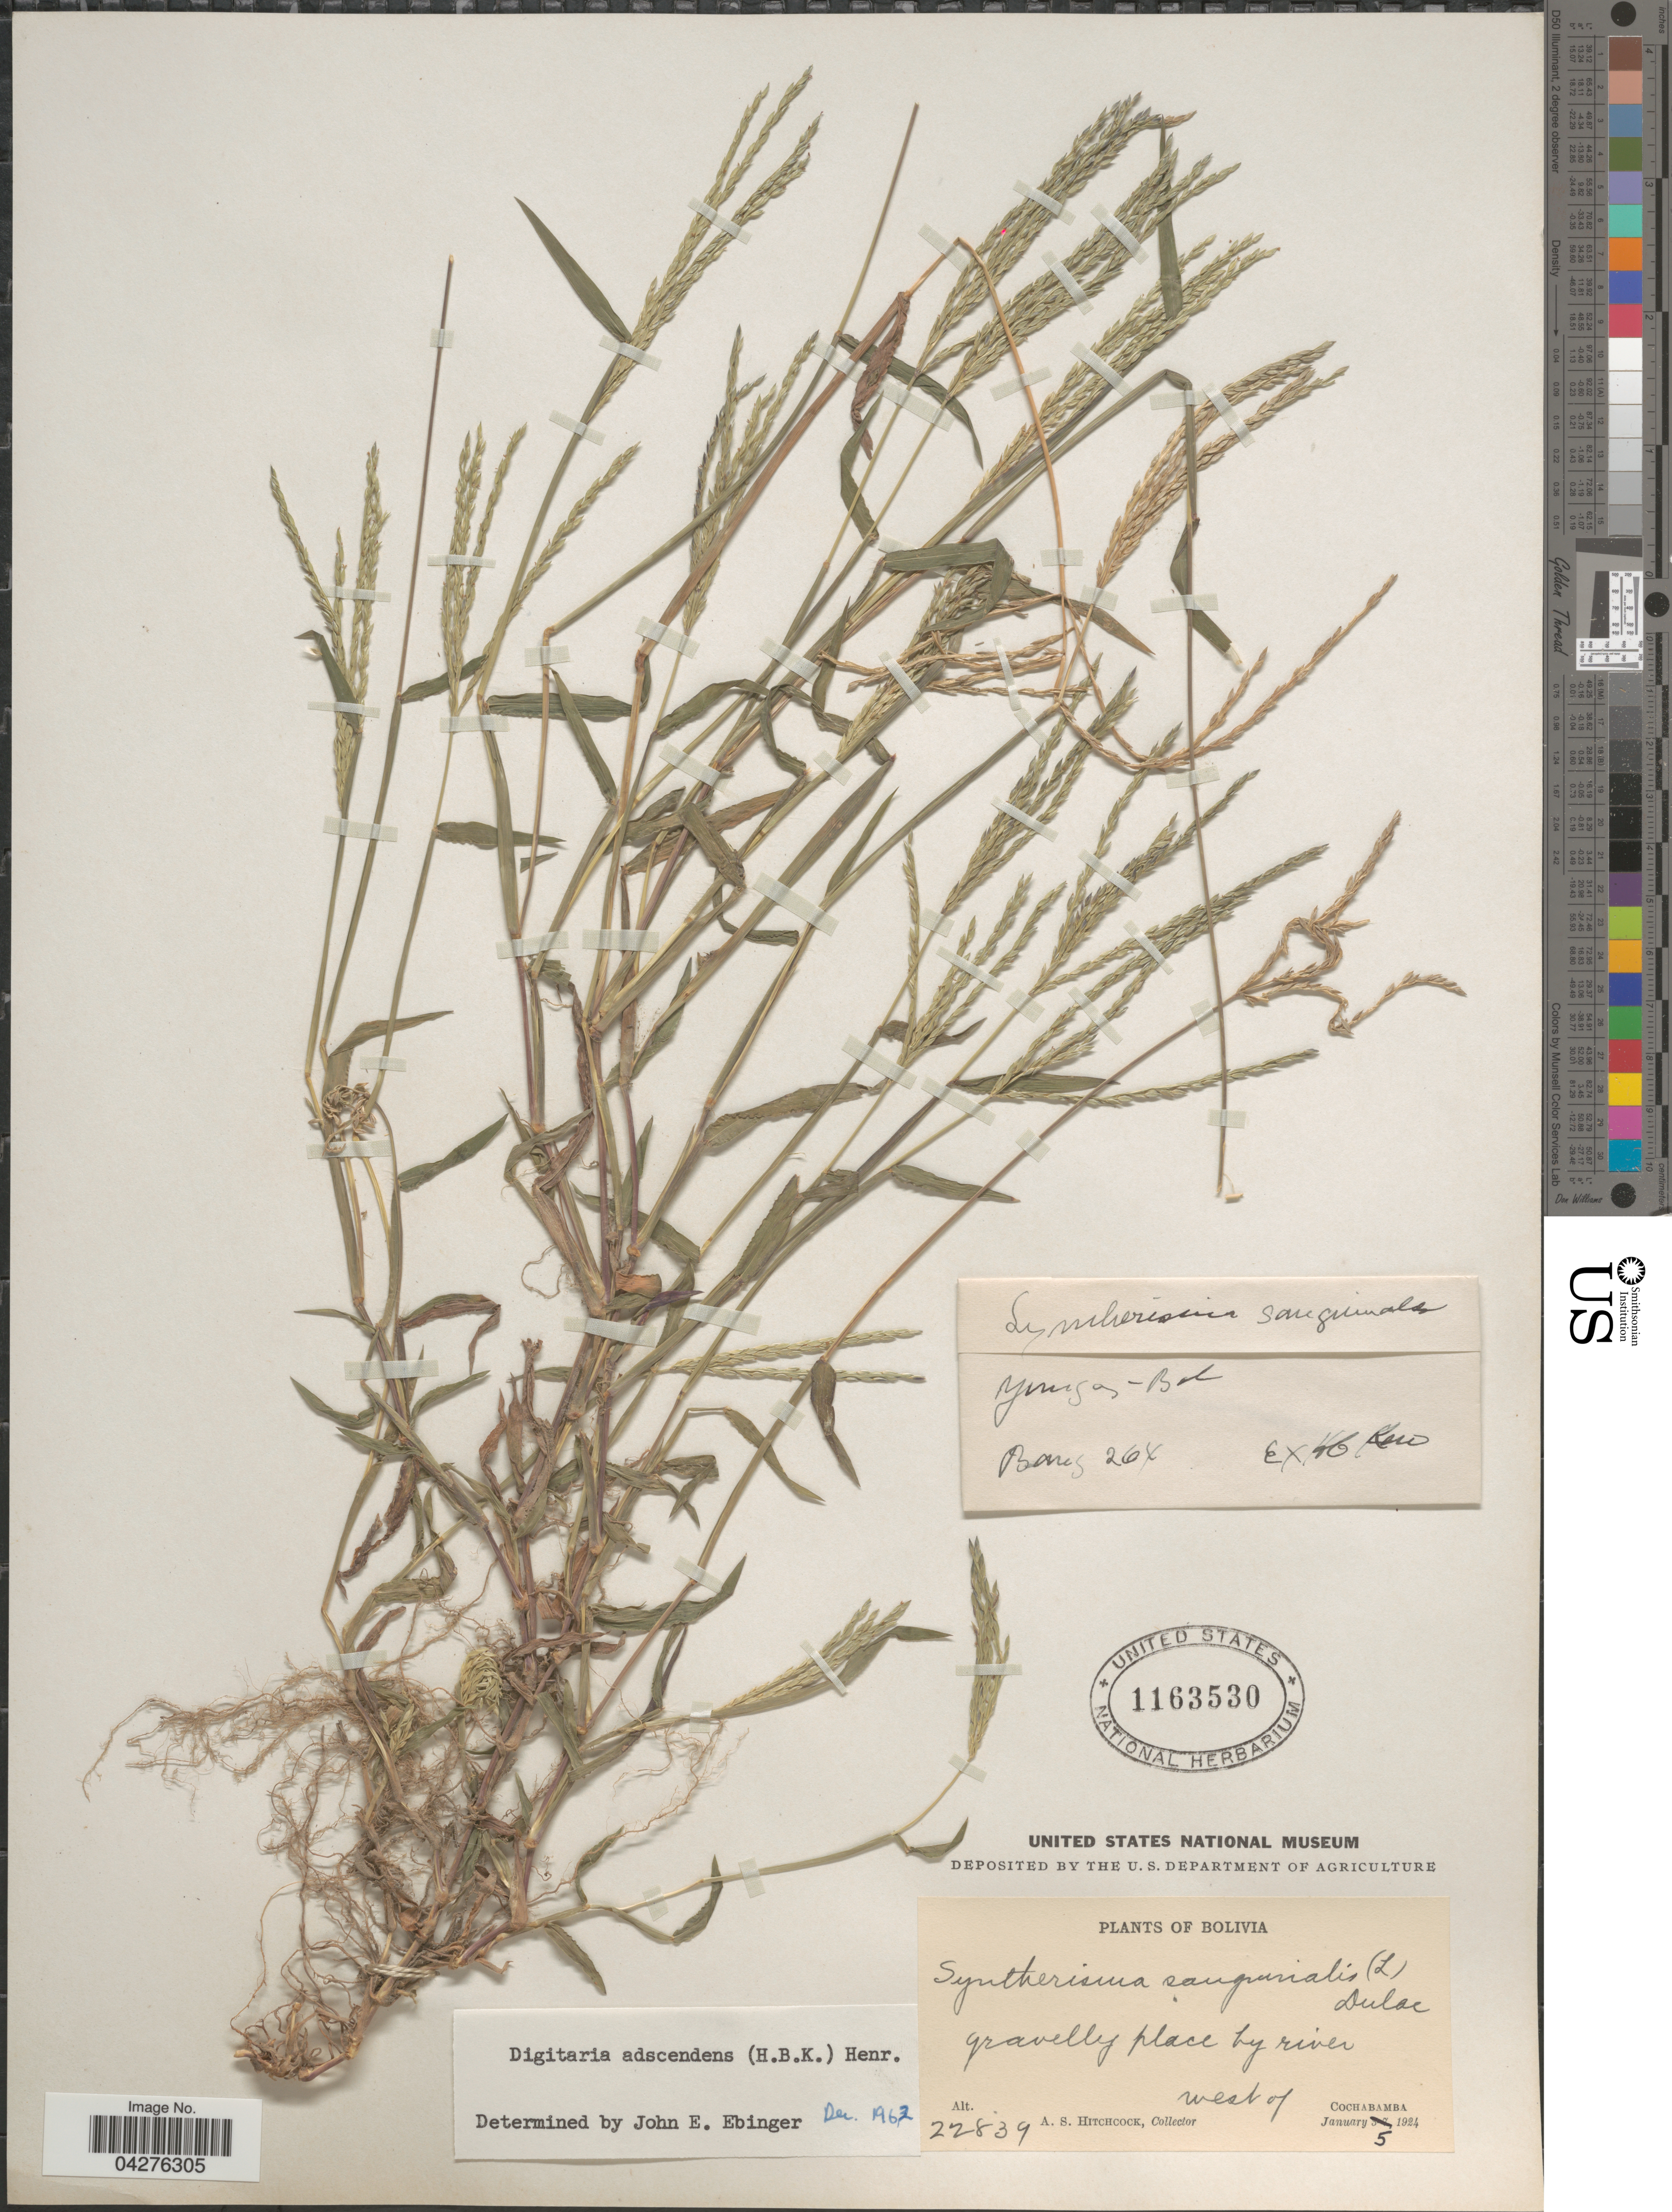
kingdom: Plantae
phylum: Tracheophyta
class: Liliopsida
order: Poales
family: Poaceae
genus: Digitaria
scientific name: Digitaria ciliaris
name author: (Retz.) Koeler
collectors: A. S. Hitchcock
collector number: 22839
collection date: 1924-01-05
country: Bolivia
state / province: Cochabamba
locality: West of Cochabamba.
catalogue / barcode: US 1163530